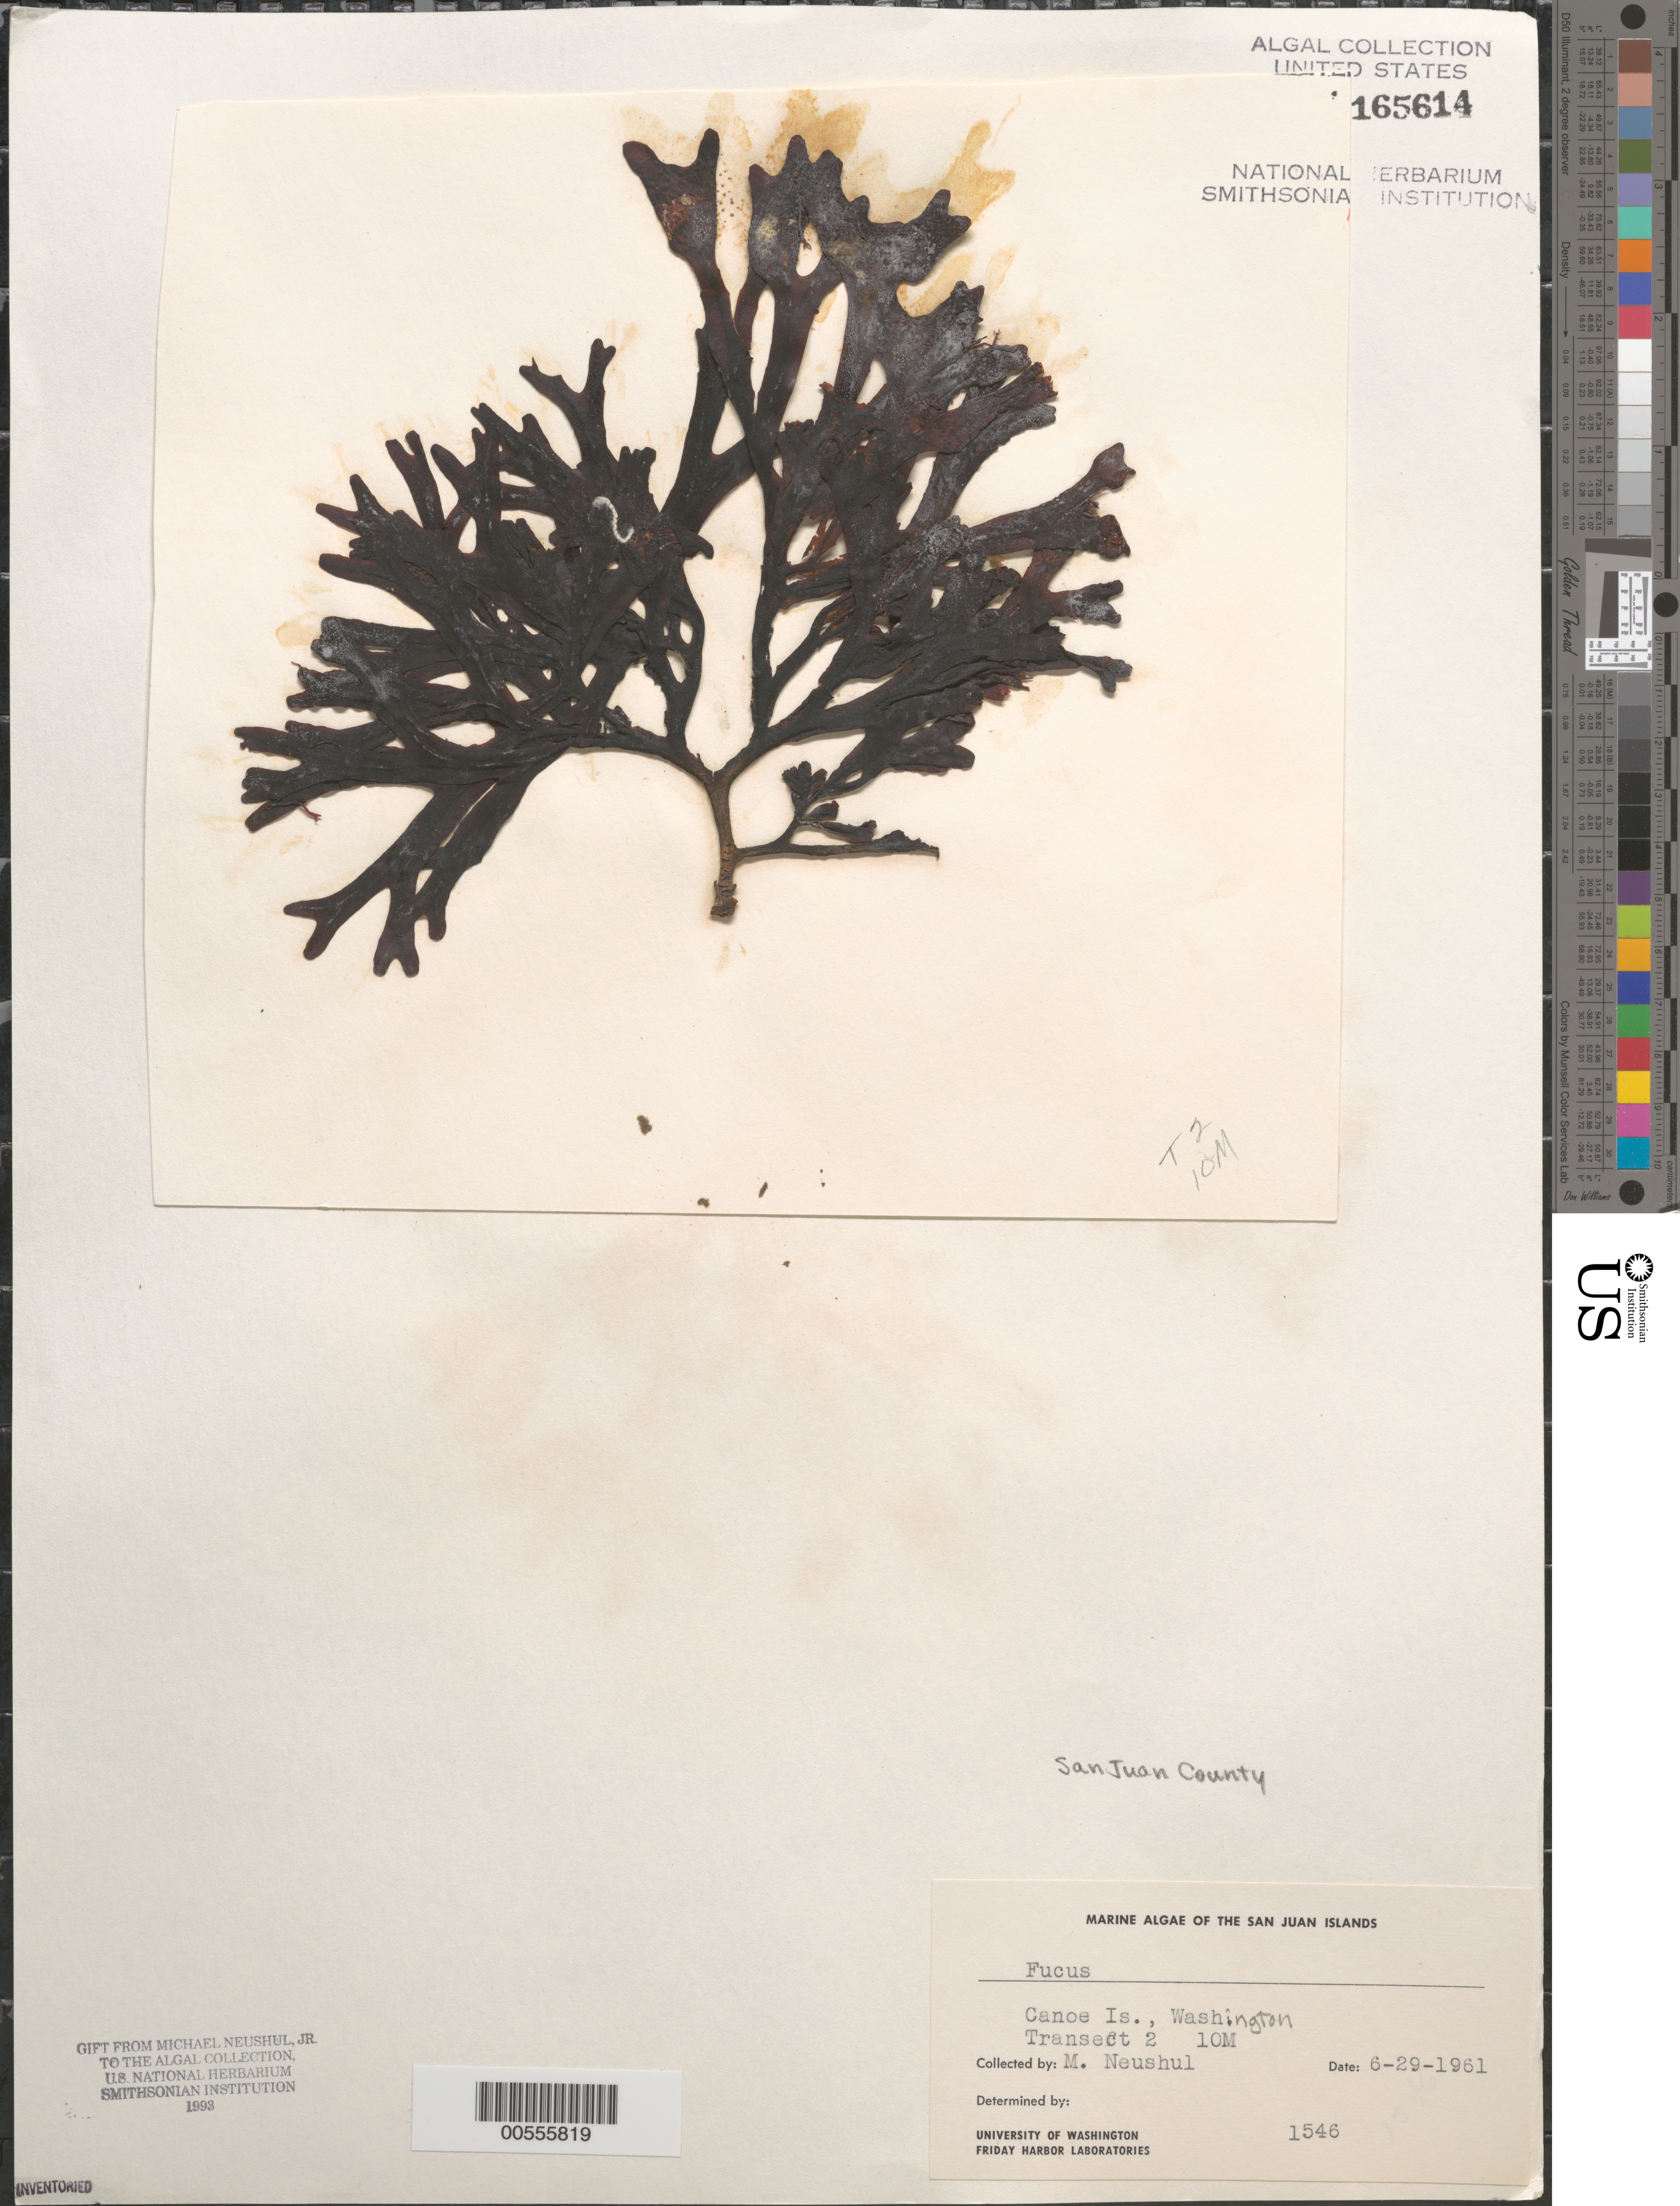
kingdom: Chromista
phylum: Ochrophyta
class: Phaeophyceae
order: Fucales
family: Fucaceae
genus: Fucus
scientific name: Fucus sp.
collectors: M. Neushul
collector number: Neushul 1546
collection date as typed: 29 Jun 1961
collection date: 1961-06-29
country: United States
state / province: Washington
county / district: San Juan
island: Canoe Island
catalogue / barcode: US 165614